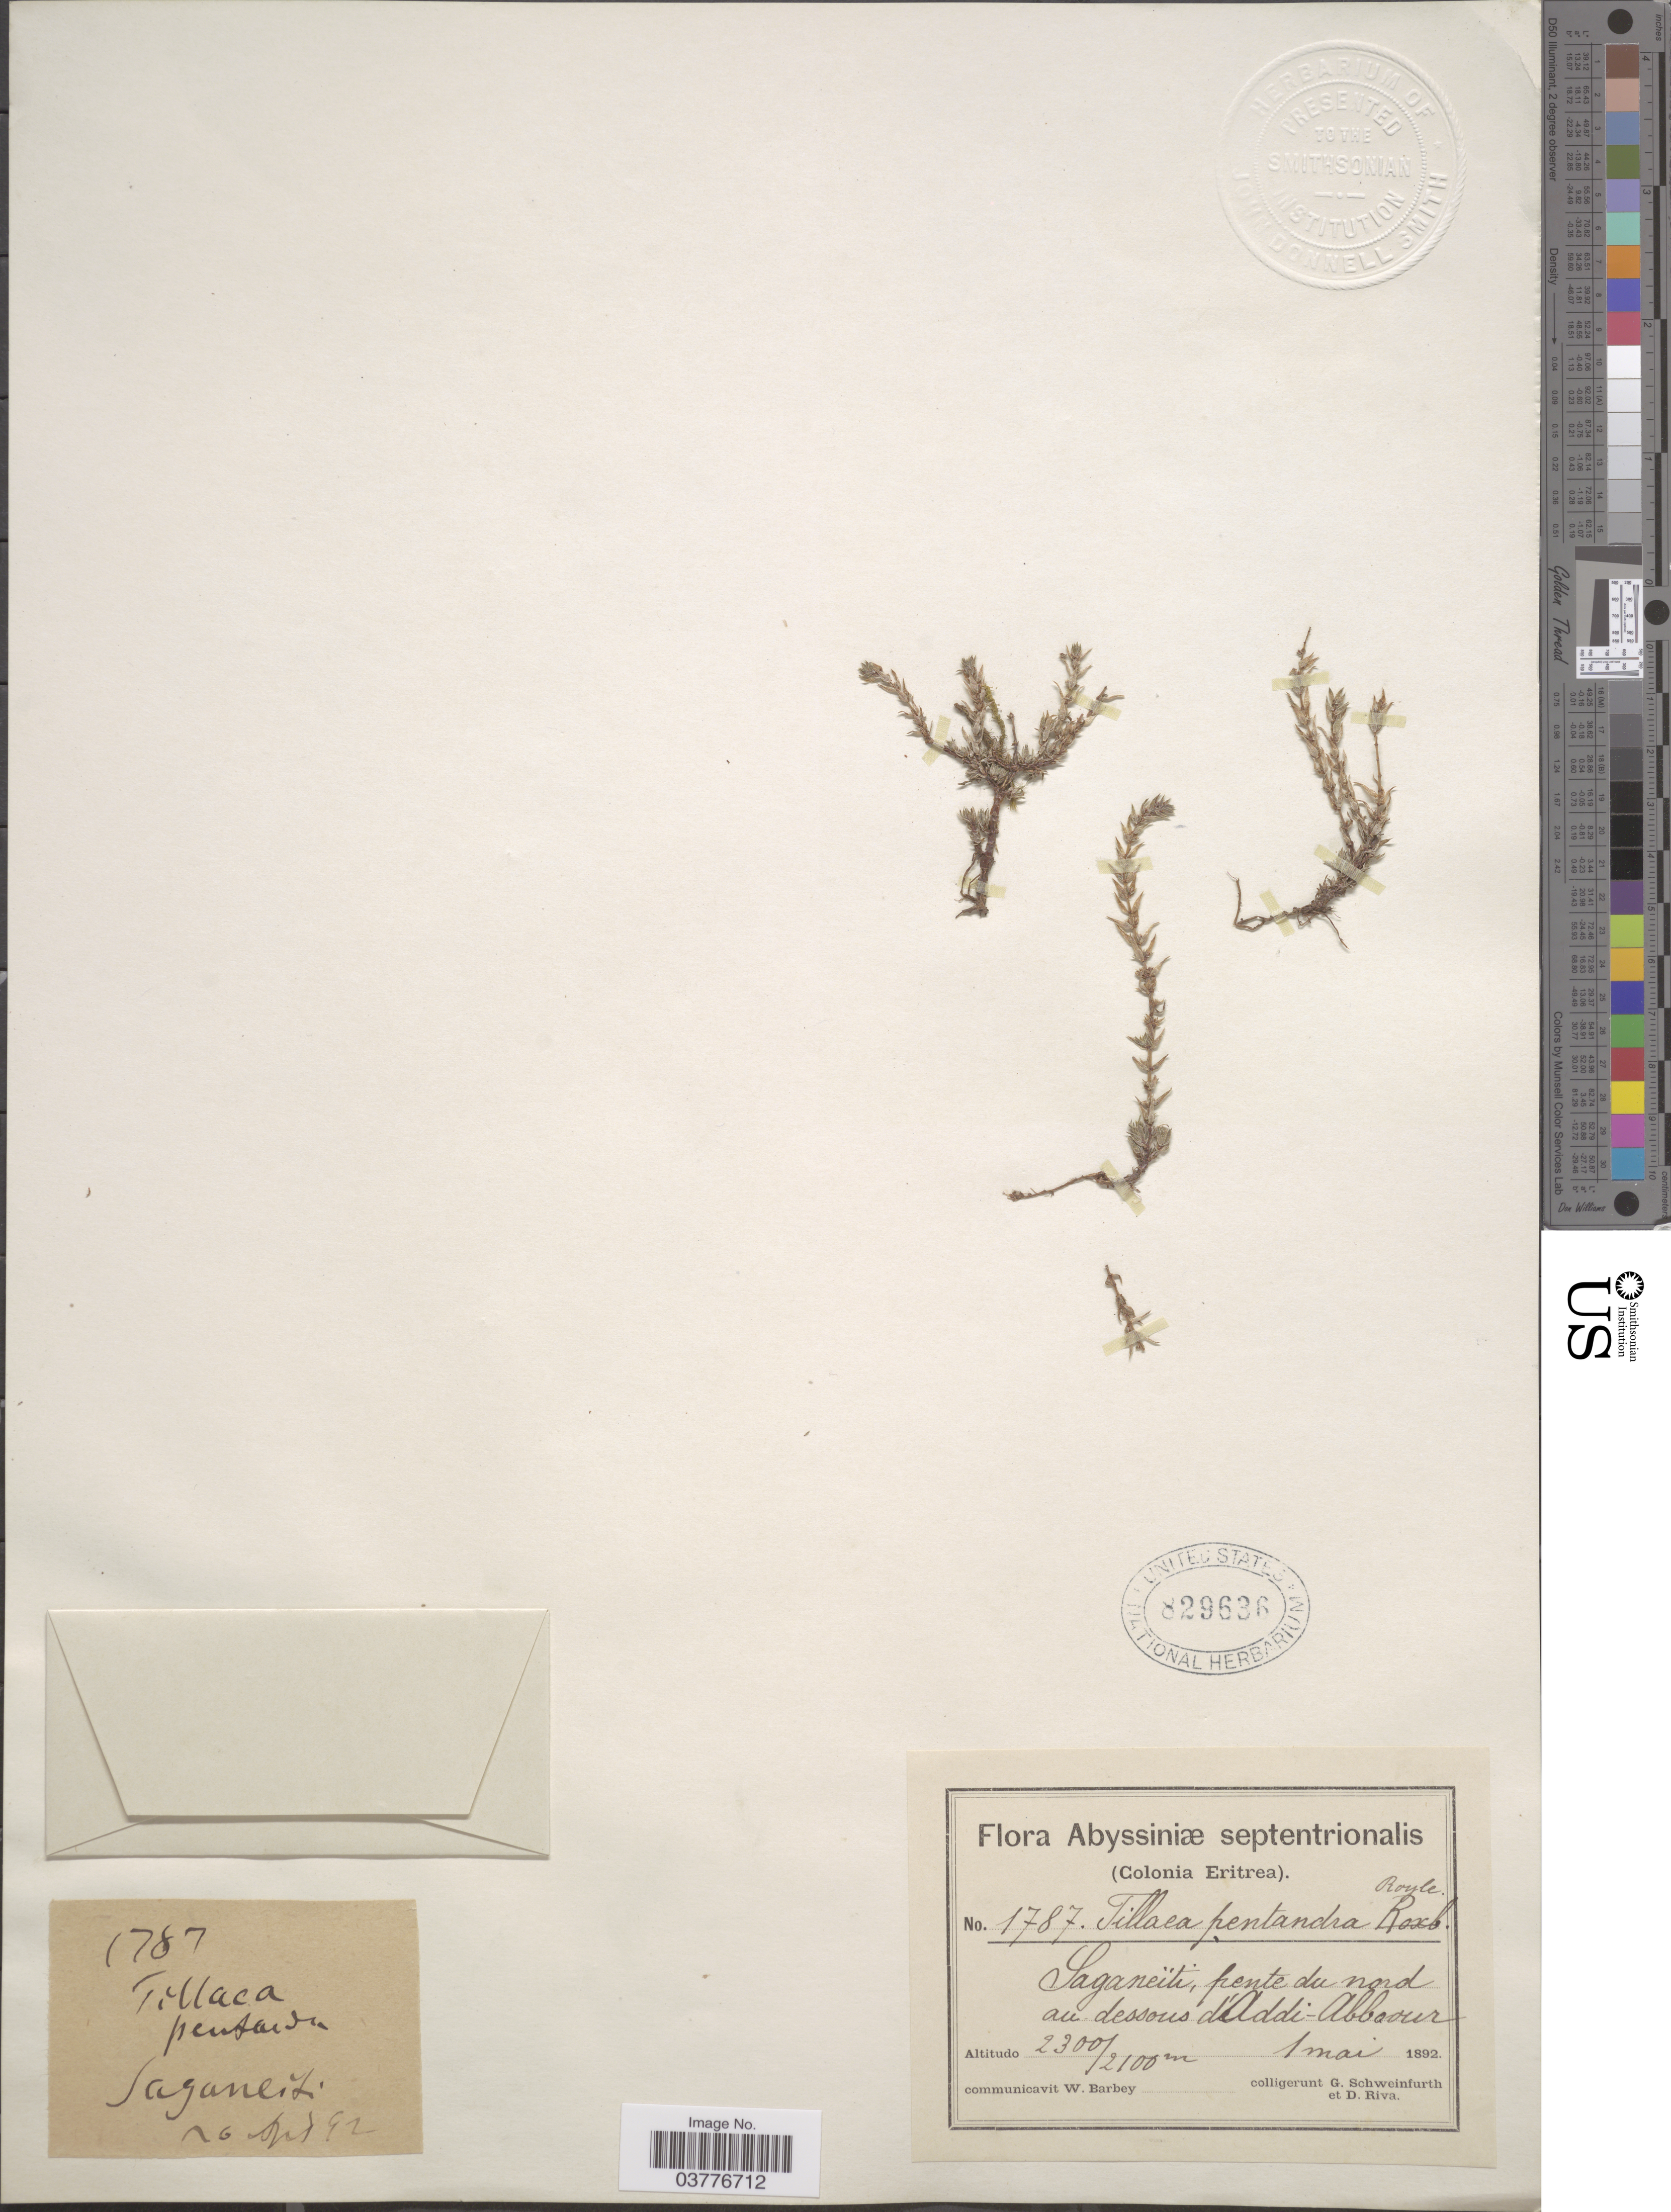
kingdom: Plantae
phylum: Tracheophyta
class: Magnoliopsida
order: Saxifragales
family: Crassulaceae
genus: Crassula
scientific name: Crassula sp.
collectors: G. A. Schweinfurth (herbarium) & D. Riva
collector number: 1787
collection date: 1892-05-01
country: Eritrea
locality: Abyssiniæ septentrionalis. Colonia Eritrea. Saganeïti, pente du nord au dessous d'Addi-Abbour.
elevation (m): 2100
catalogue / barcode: US 829636